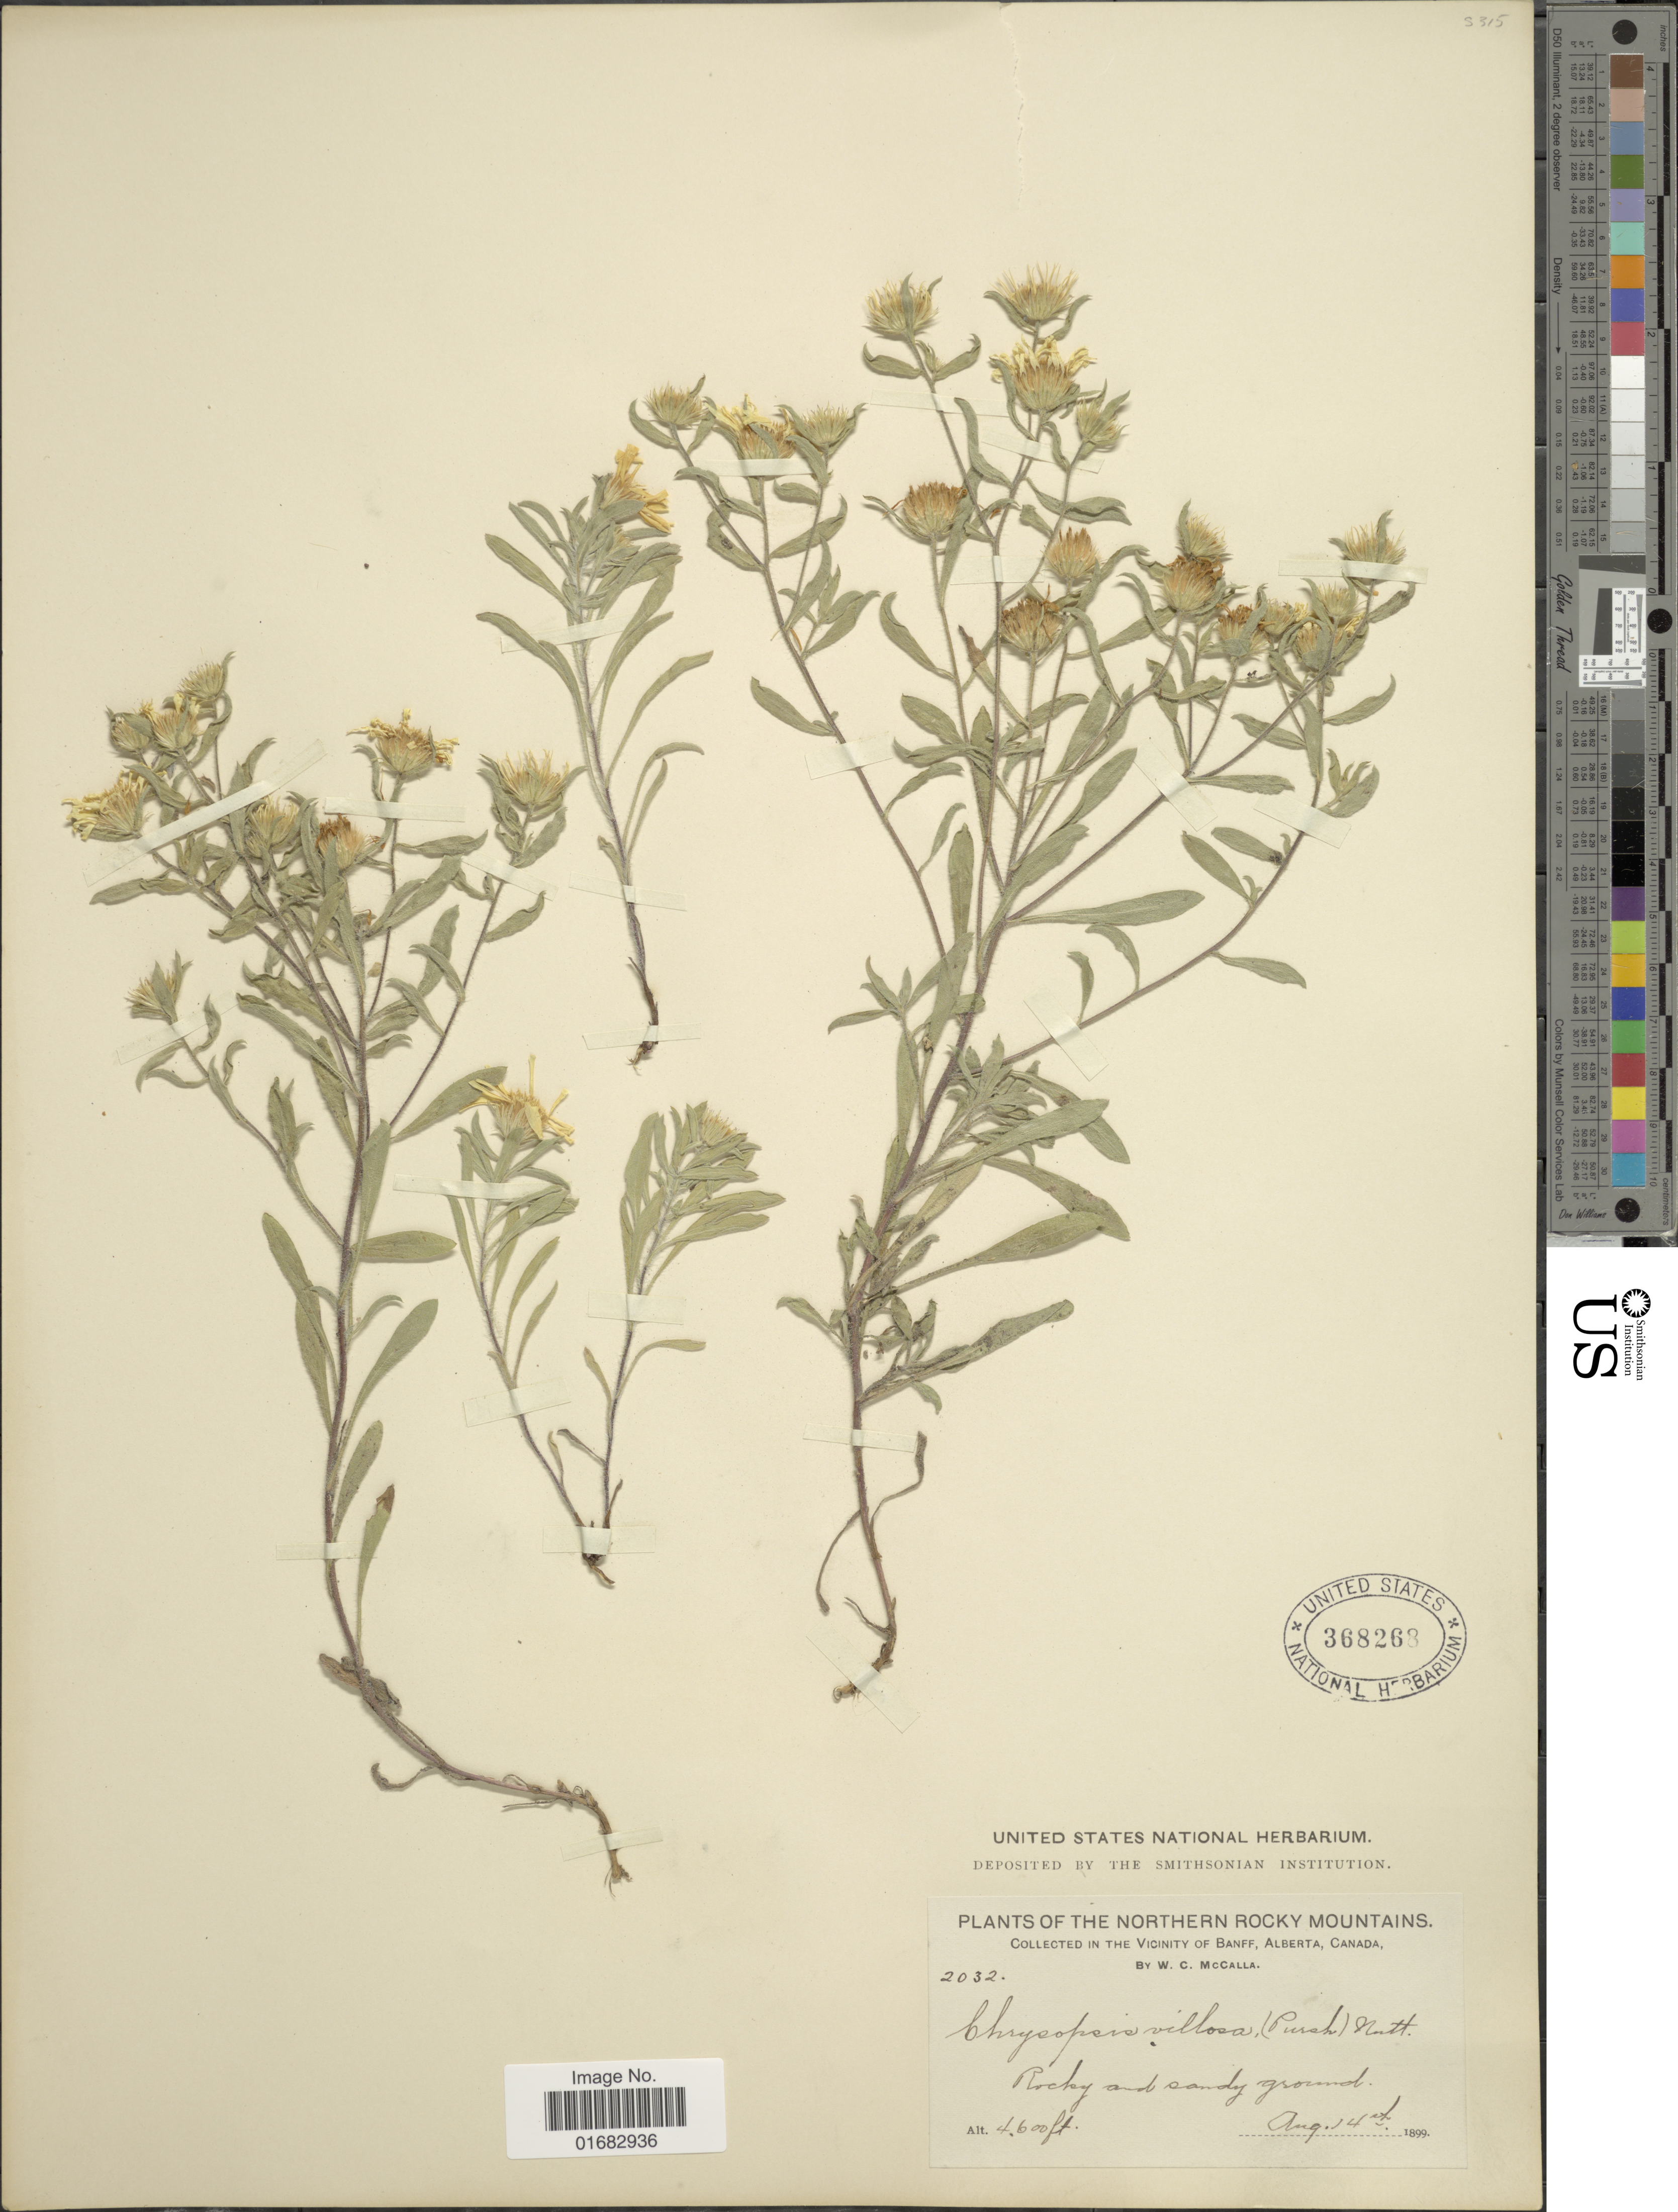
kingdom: Plantae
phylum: Tracheophyta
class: Magnoliopsida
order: Asterales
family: Asteraceae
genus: Heterotheca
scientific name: Heterotheca villosa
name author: (Pursh) Shinners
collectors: W. McCalla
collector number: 2032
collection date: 1899-08-14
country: Canada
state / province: Alberta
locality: Northern Rocky Mountains, Vicinity of Banff, Alberta, Rocky and sandy ground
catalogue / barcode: US 368268